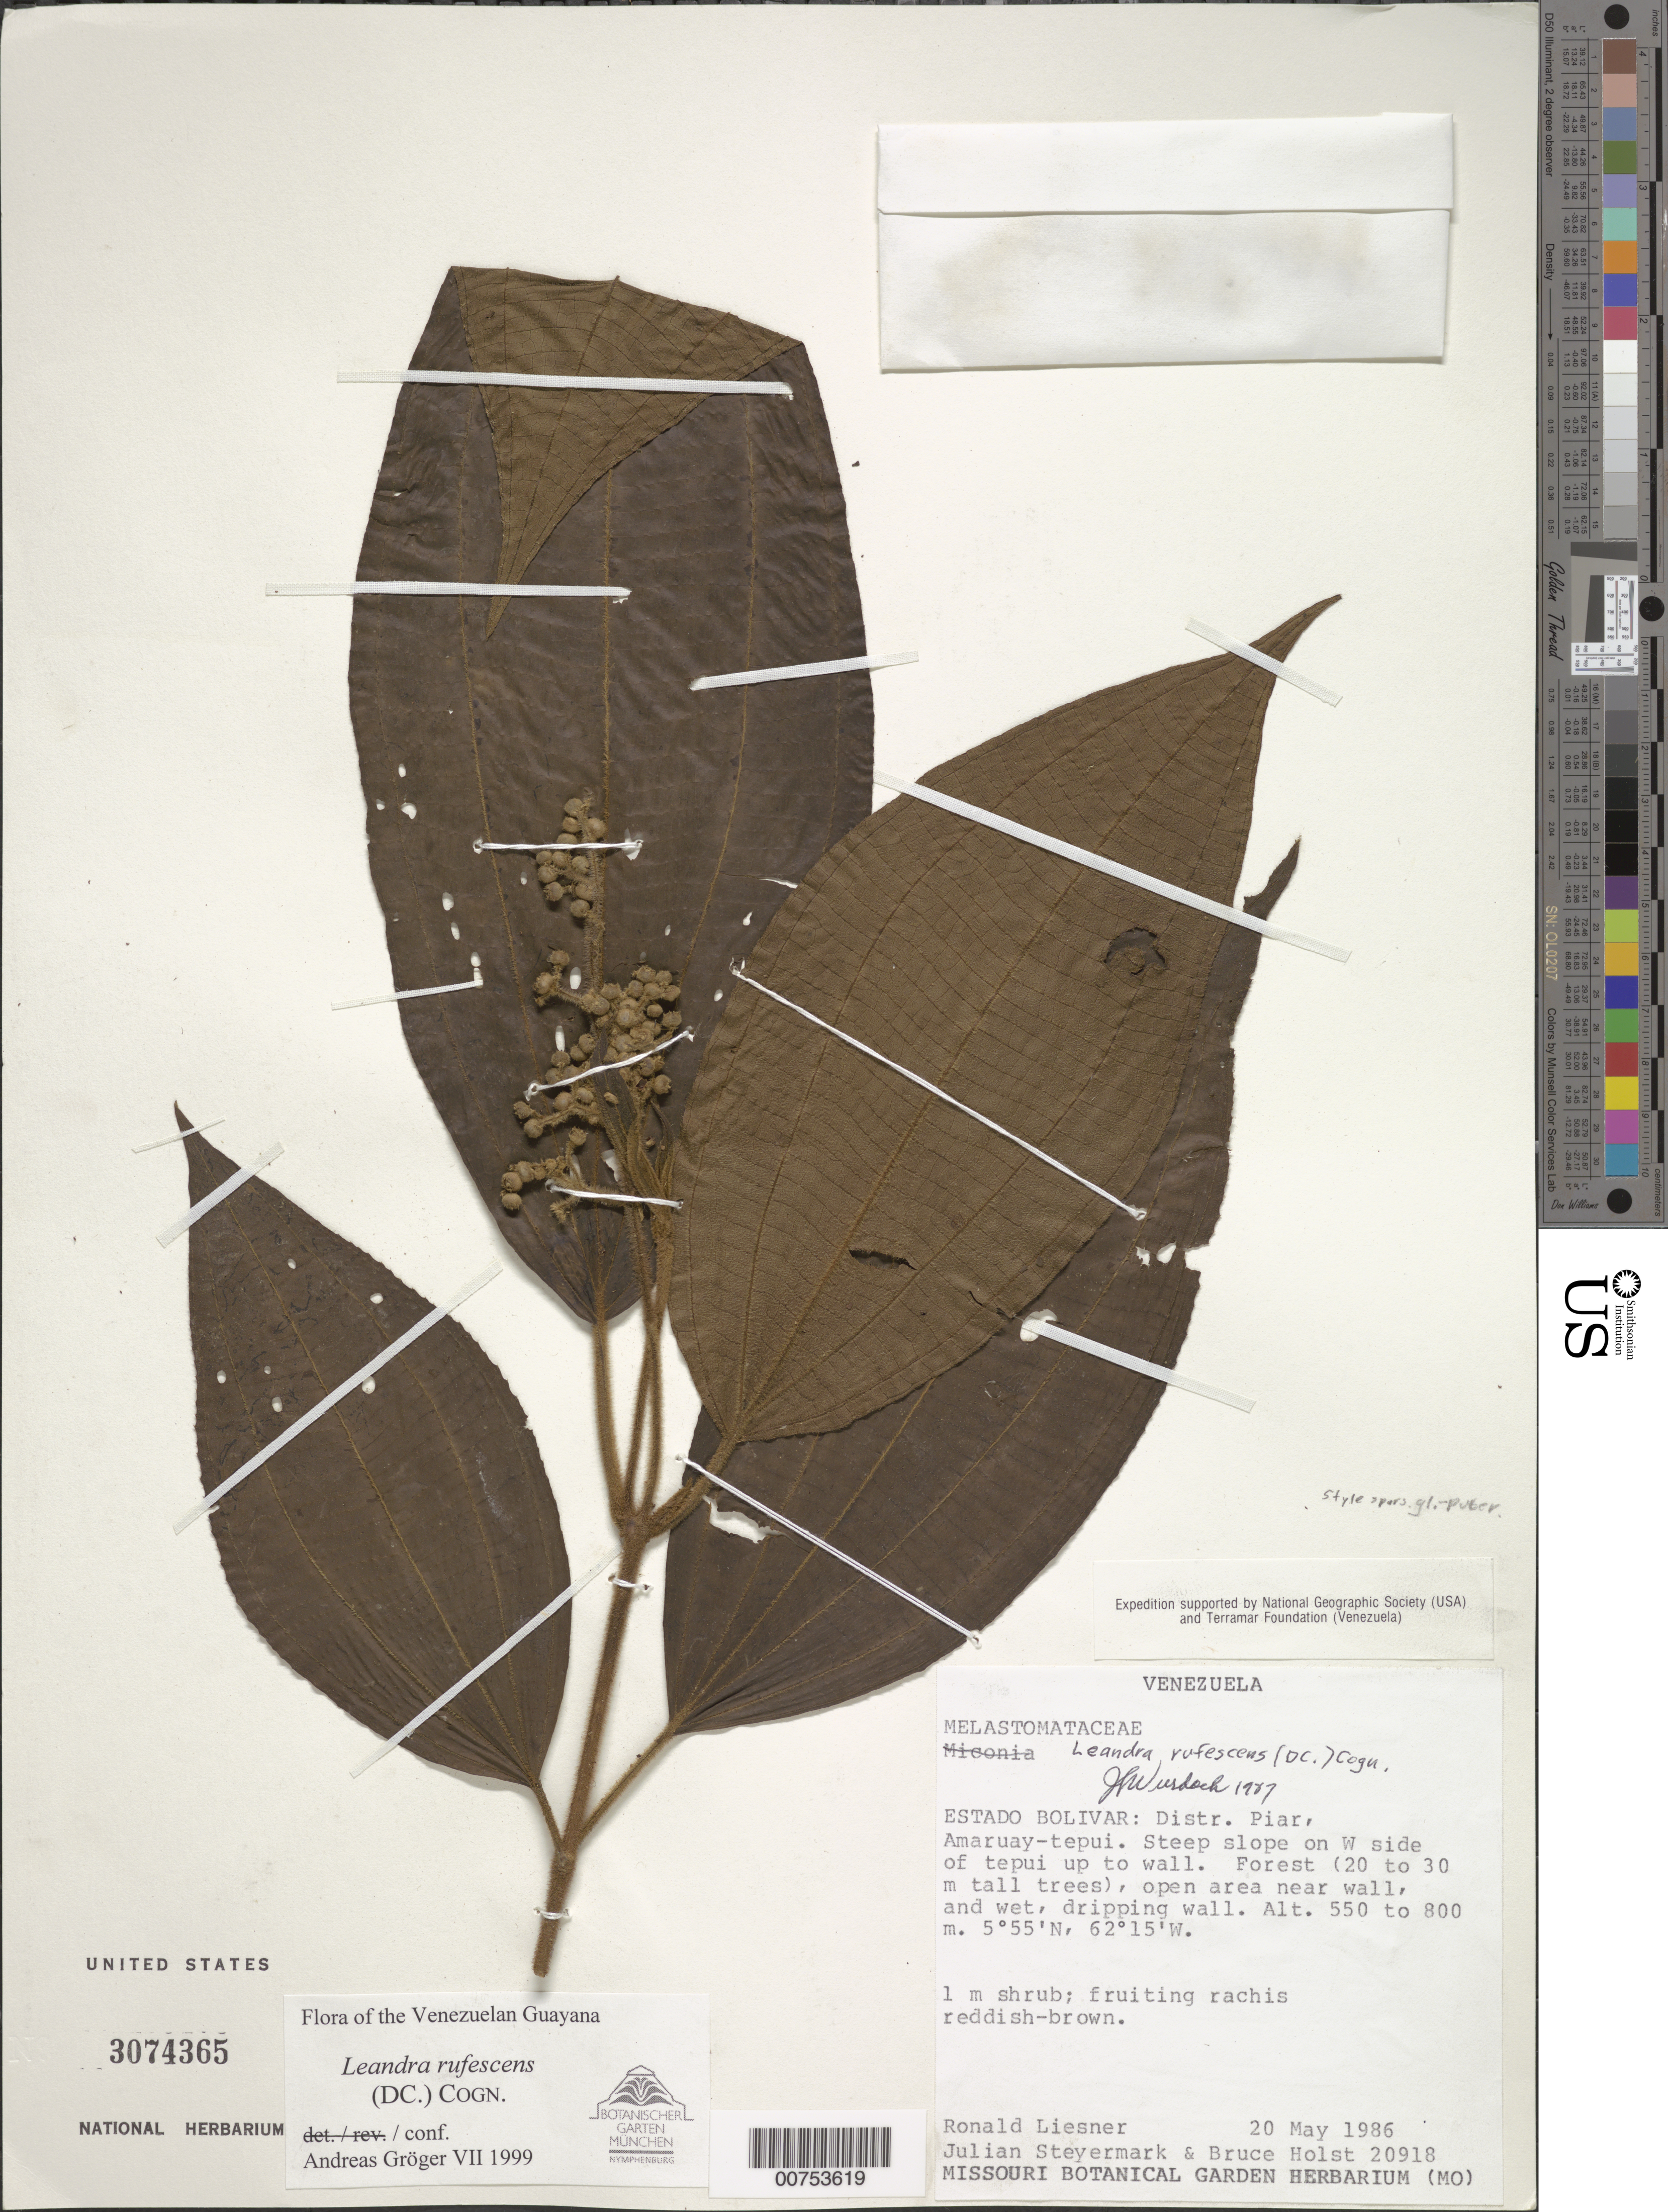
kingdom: Plantae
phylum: Tracheophyta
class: Magnoliopsida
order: Myrtales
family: Melastomataceae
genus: Leandra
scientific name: Leandra rufescens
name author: (DC.) Cogn.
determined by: Gröger, A.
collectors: R. L. Liesner, J. Steyermark & B. Holst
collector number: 20918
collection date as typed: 20-May-86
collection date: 1986-05-20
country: Venezuela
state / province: Bolívar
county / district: Piar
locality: Amaruay-tepuí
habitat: Forest; open area near wet dripping wall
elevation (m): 550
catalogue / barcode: US 3074365